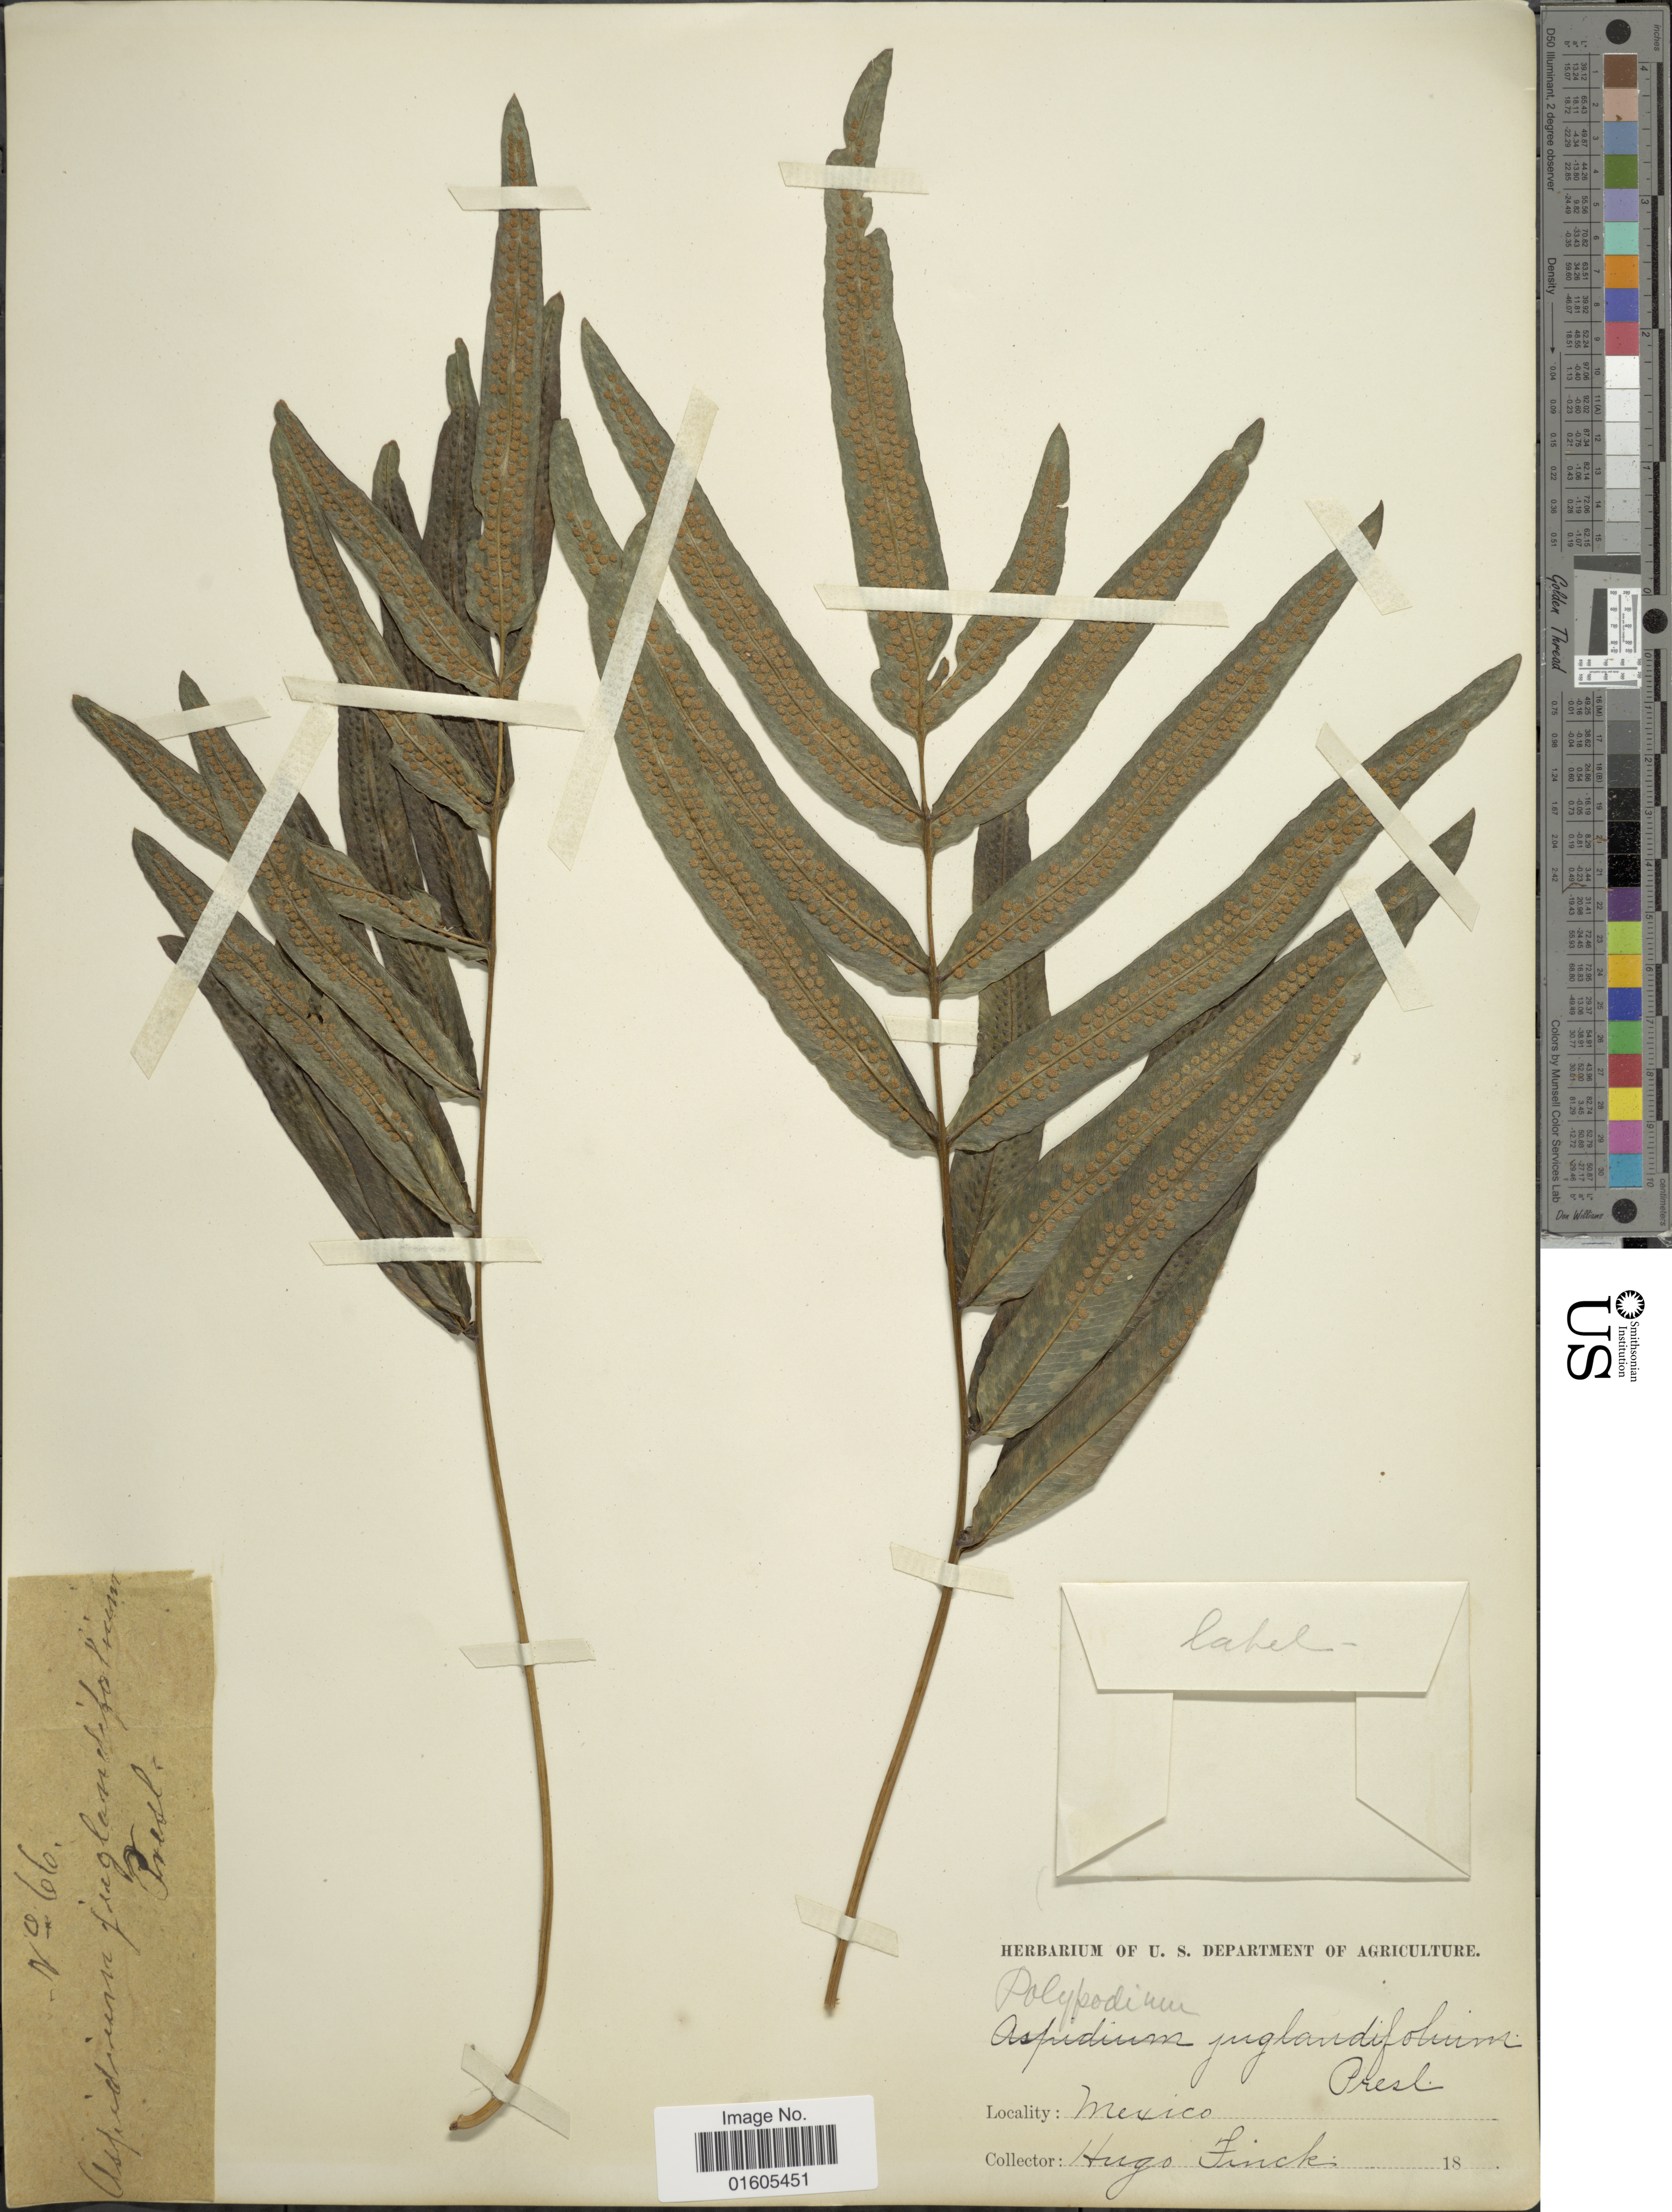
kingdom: Plantae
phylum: Tracheophyta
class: Polypodiopsida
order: Polypodiales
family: Polypodiaceae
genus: Serpocaulon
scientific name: Serpocaulon triseriale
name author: (Sw.) A.R. Sm.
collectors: H. Finck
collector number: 66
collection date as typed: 18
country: Mexico